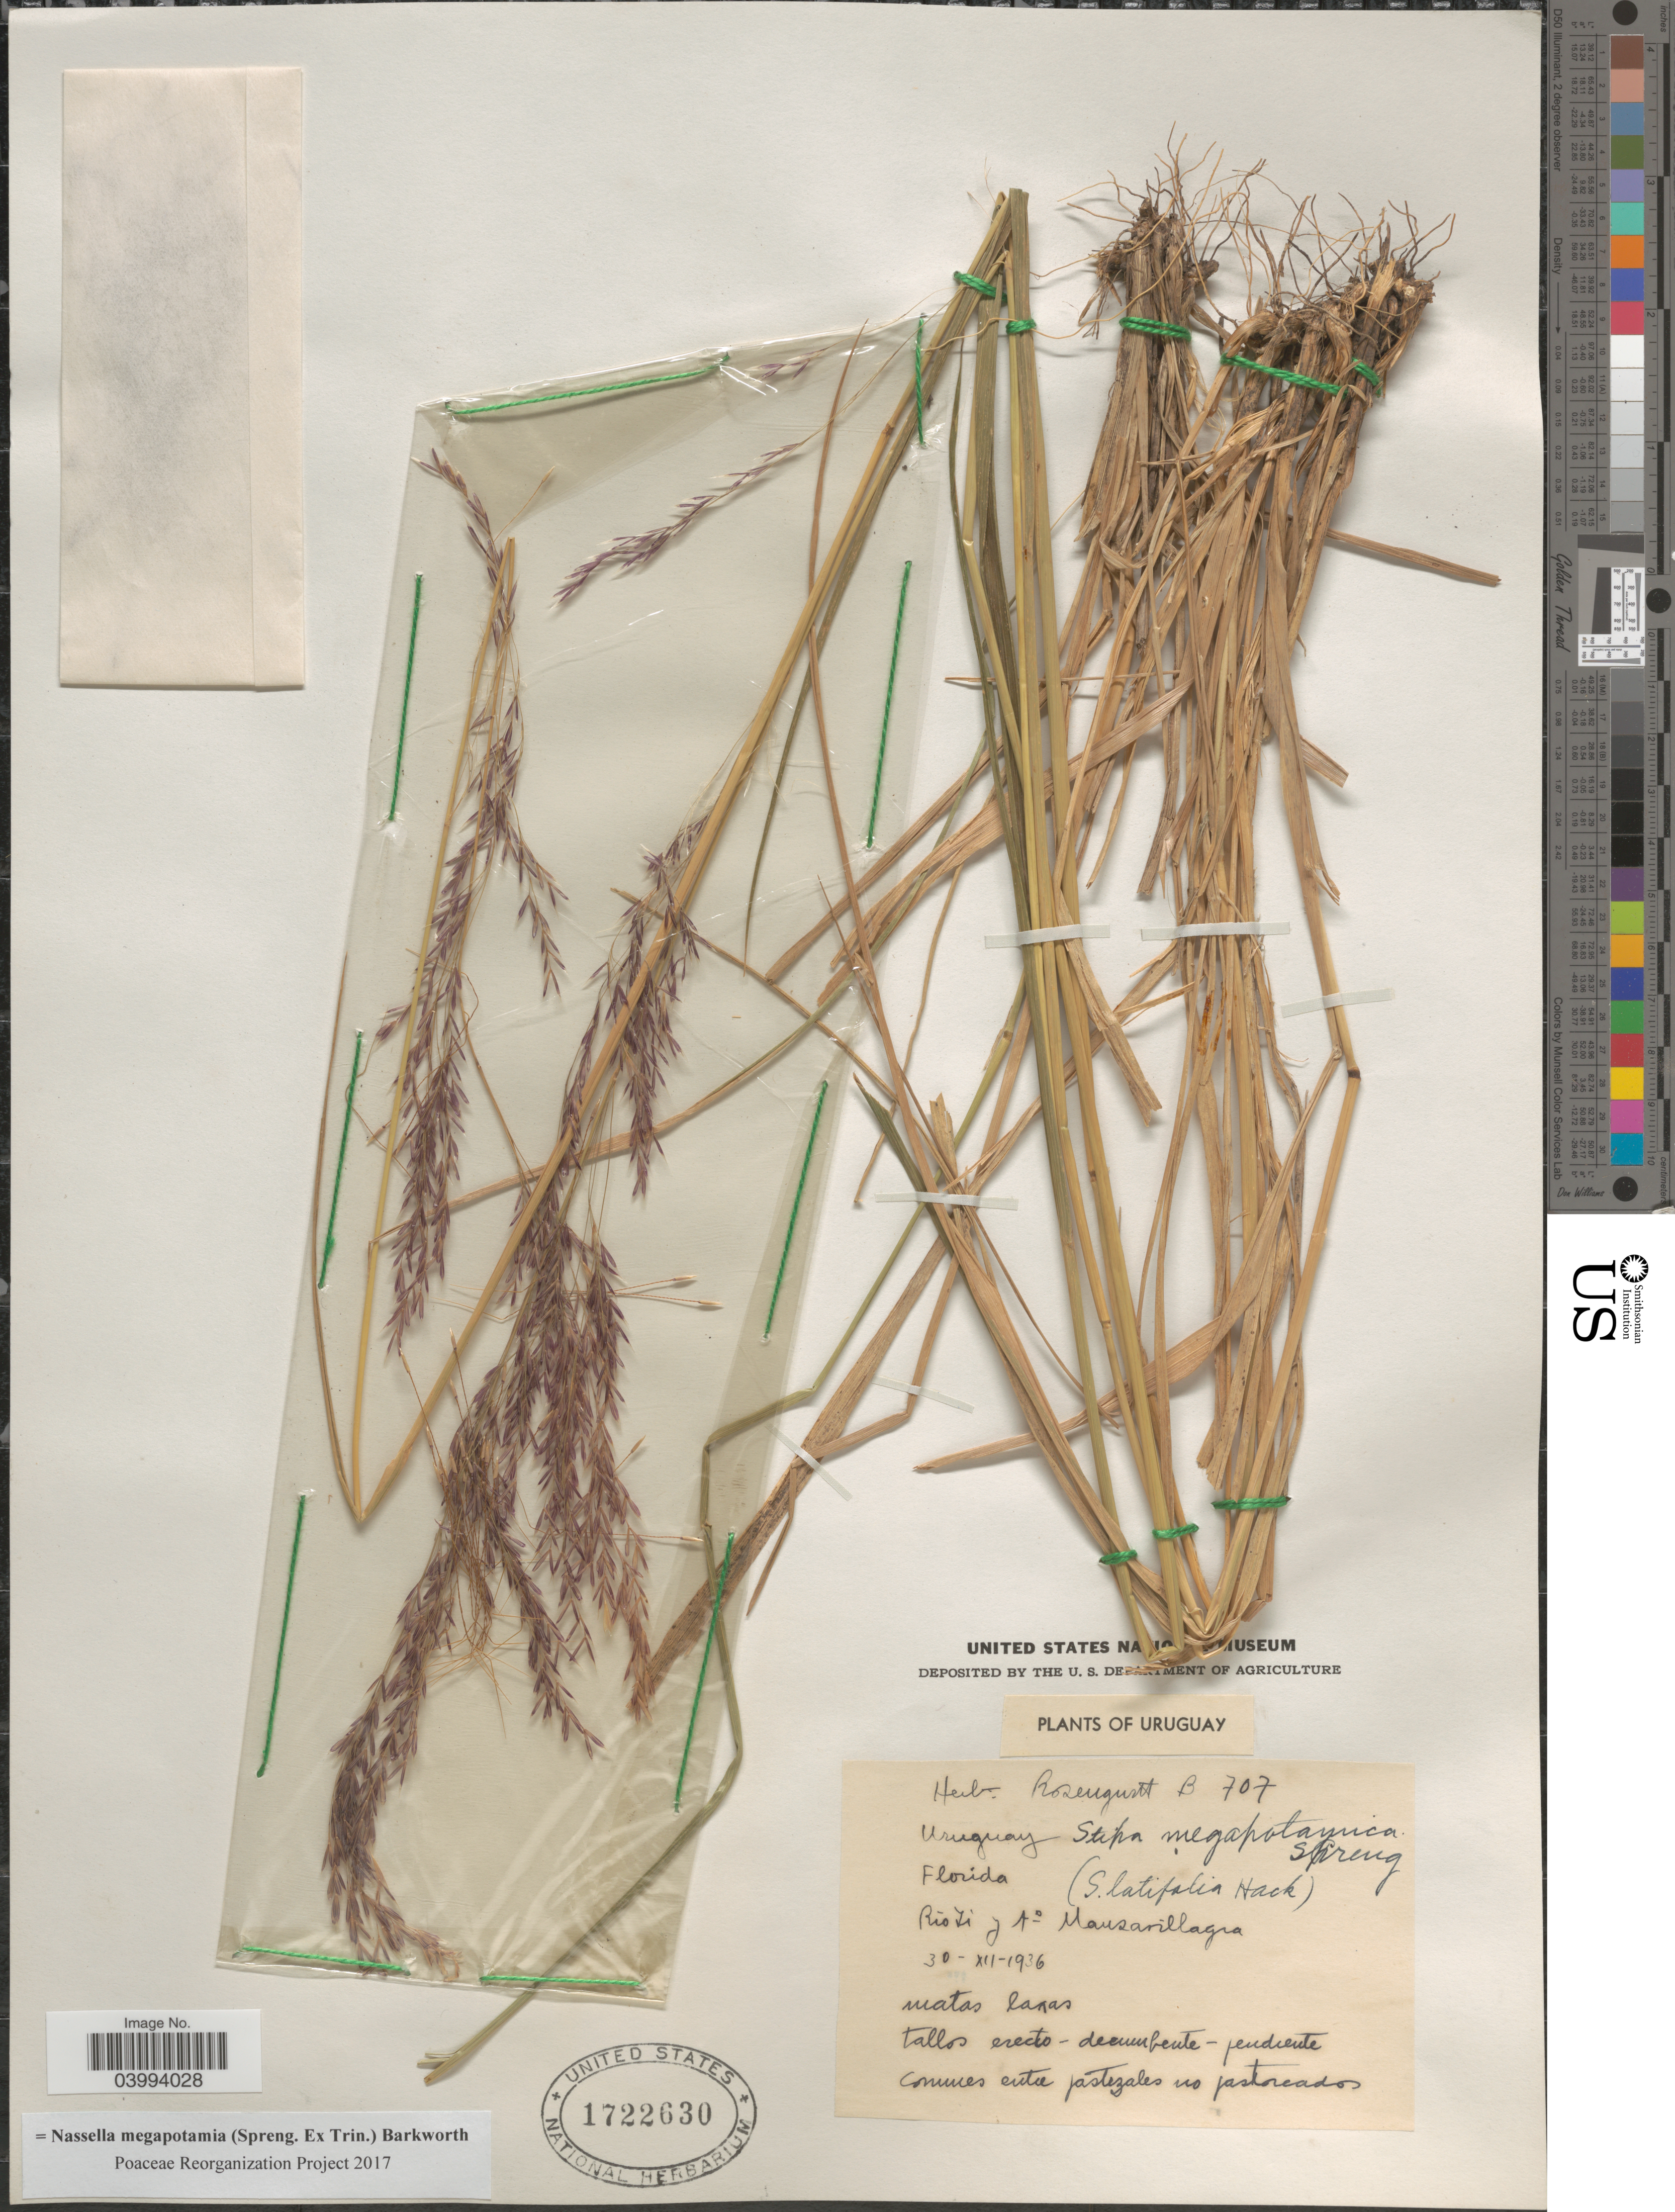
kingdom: Plantae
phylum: Tracheophyta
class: Liliopsida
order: Poales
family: Poaceae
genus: Nassella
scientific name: Nassella megapotamia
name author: (Spreng. ex Trin.) Barkworth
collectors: ex herb. Rosengurtt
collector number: B707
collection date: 1936-12-30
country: Uruguay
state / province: Florida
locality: Río Yi. J Aº Mansavillagra.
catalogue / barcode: US 1722630